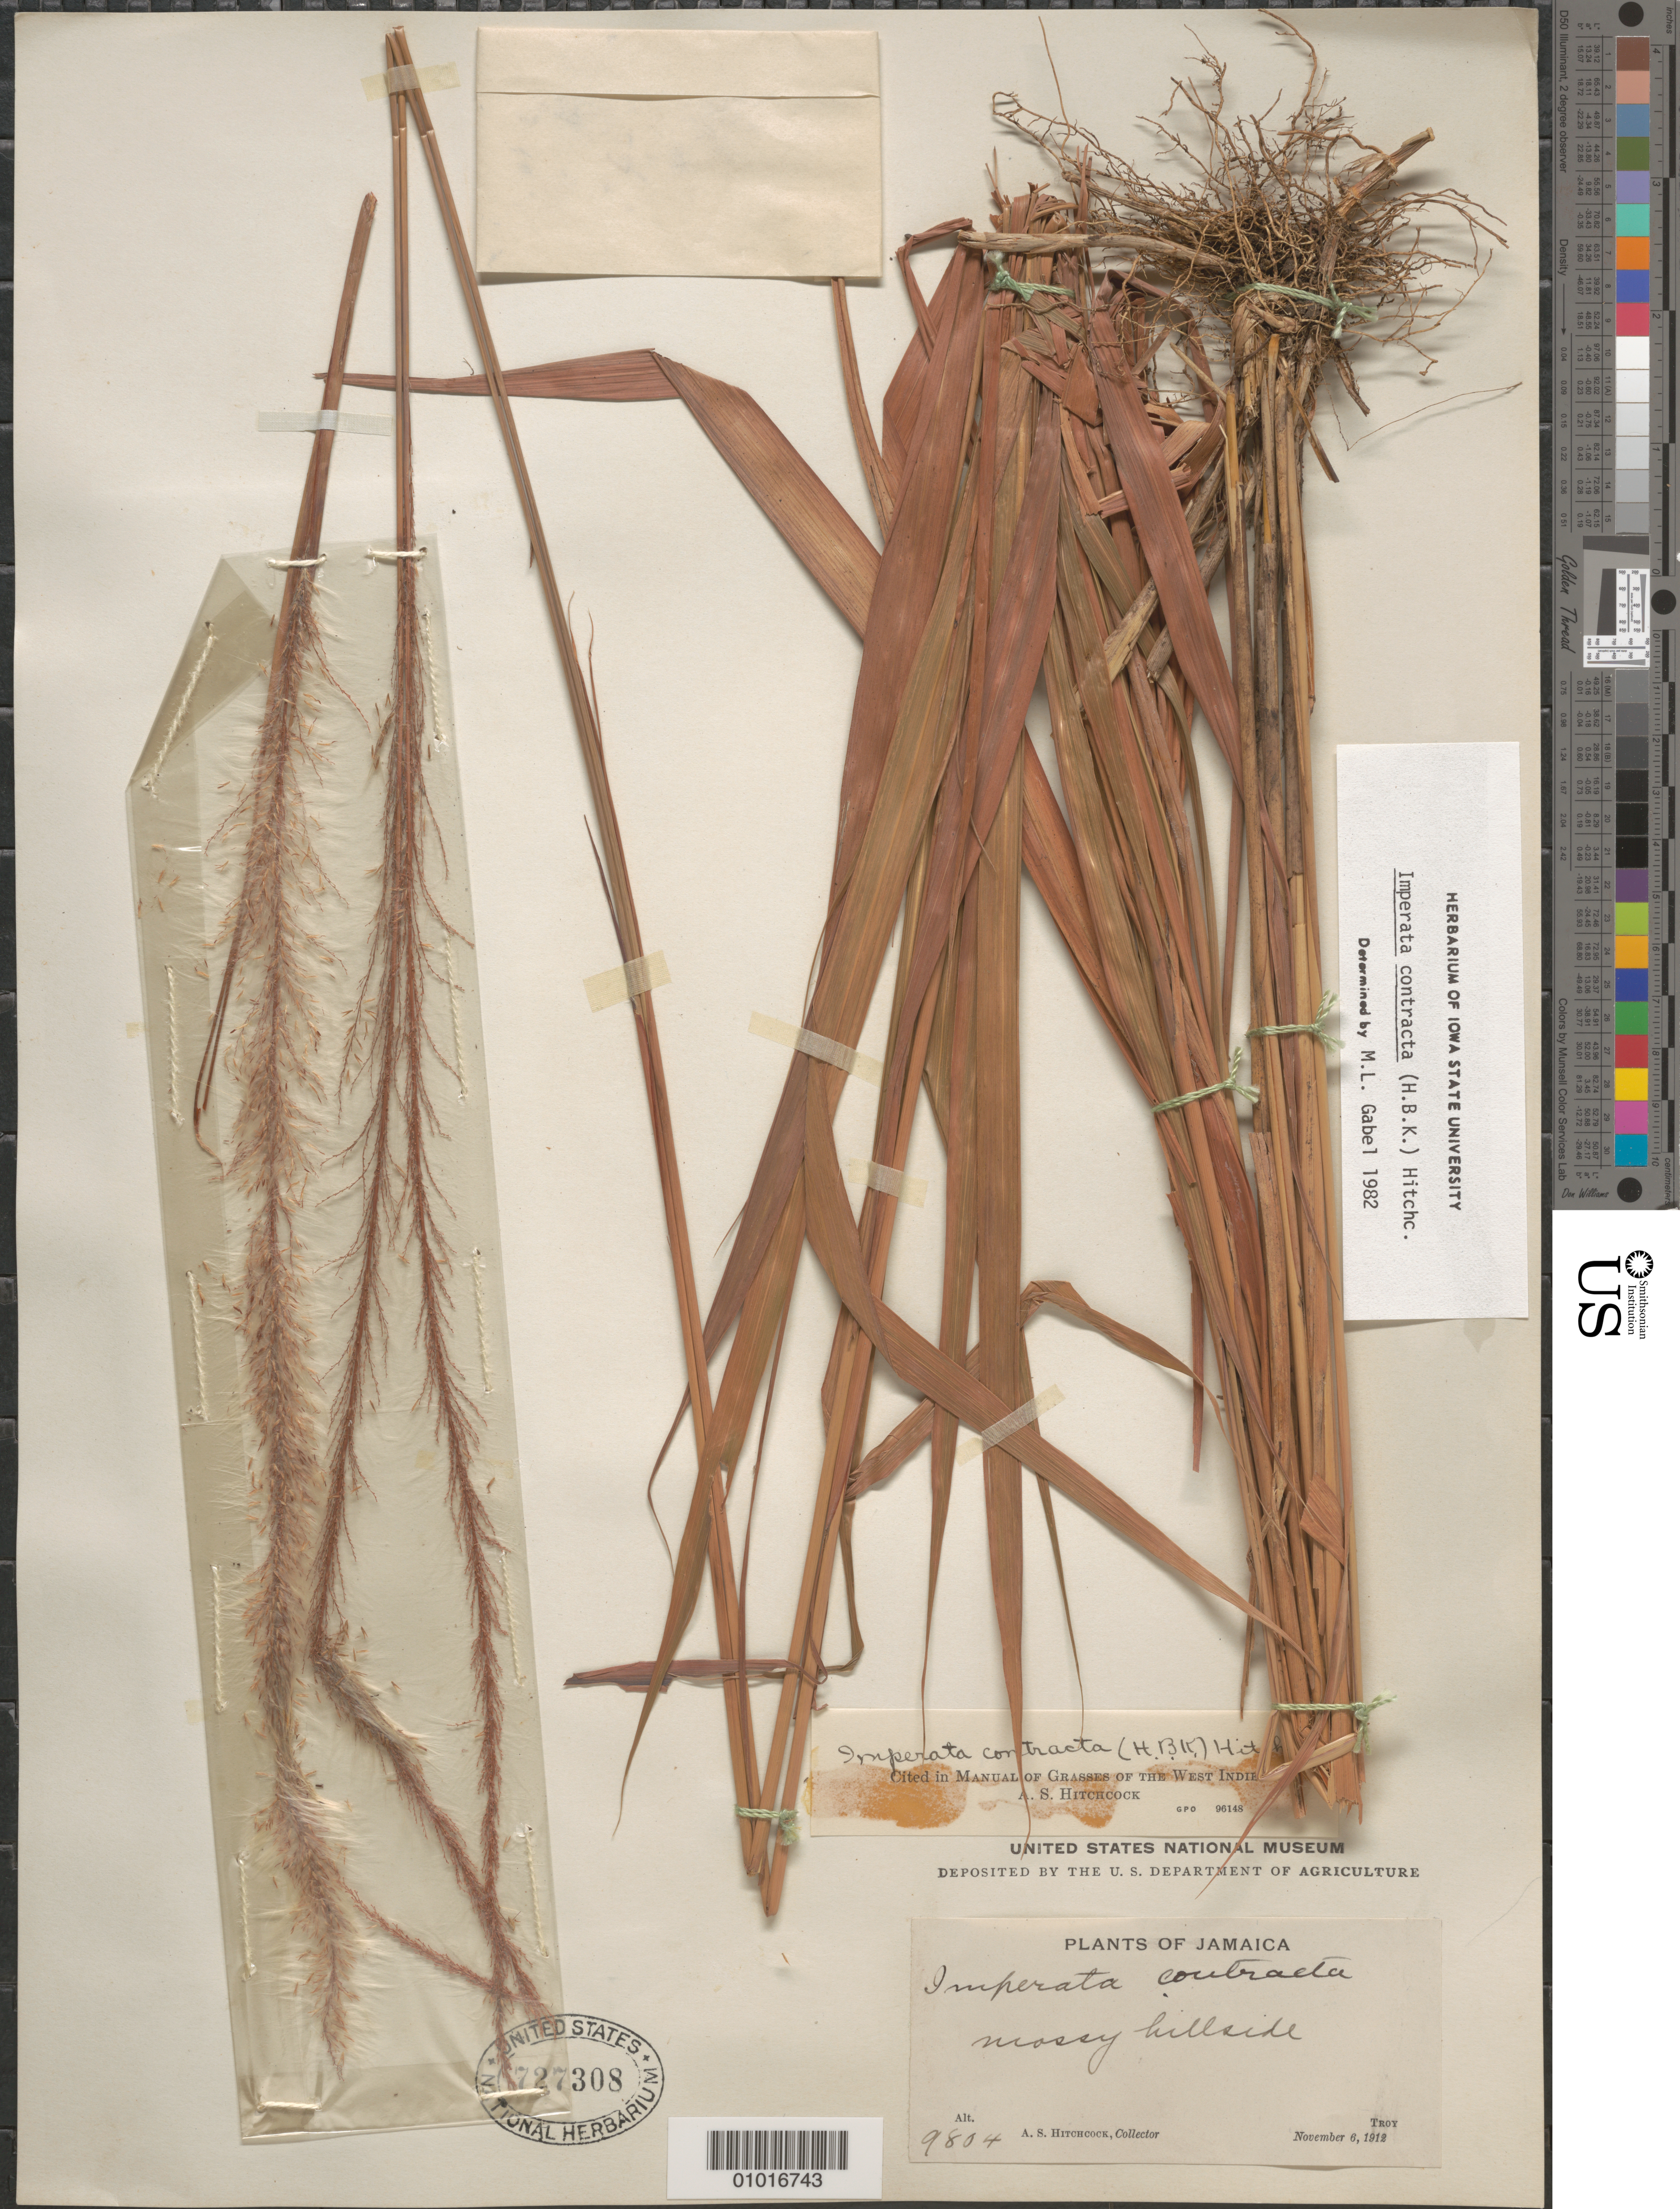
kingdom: Plantae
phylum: Tracheophyta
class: Liliopsida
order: Poales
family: Poaceae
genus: Imperata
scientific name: Imperata contracta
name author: (Kunth) Hitchc.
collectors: A. S. Hitchcock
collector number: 9804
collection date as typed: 06 Nov 1912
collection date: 1912-11-06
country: Jamaica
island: Jamaica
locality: Troy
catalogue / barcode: US 727308